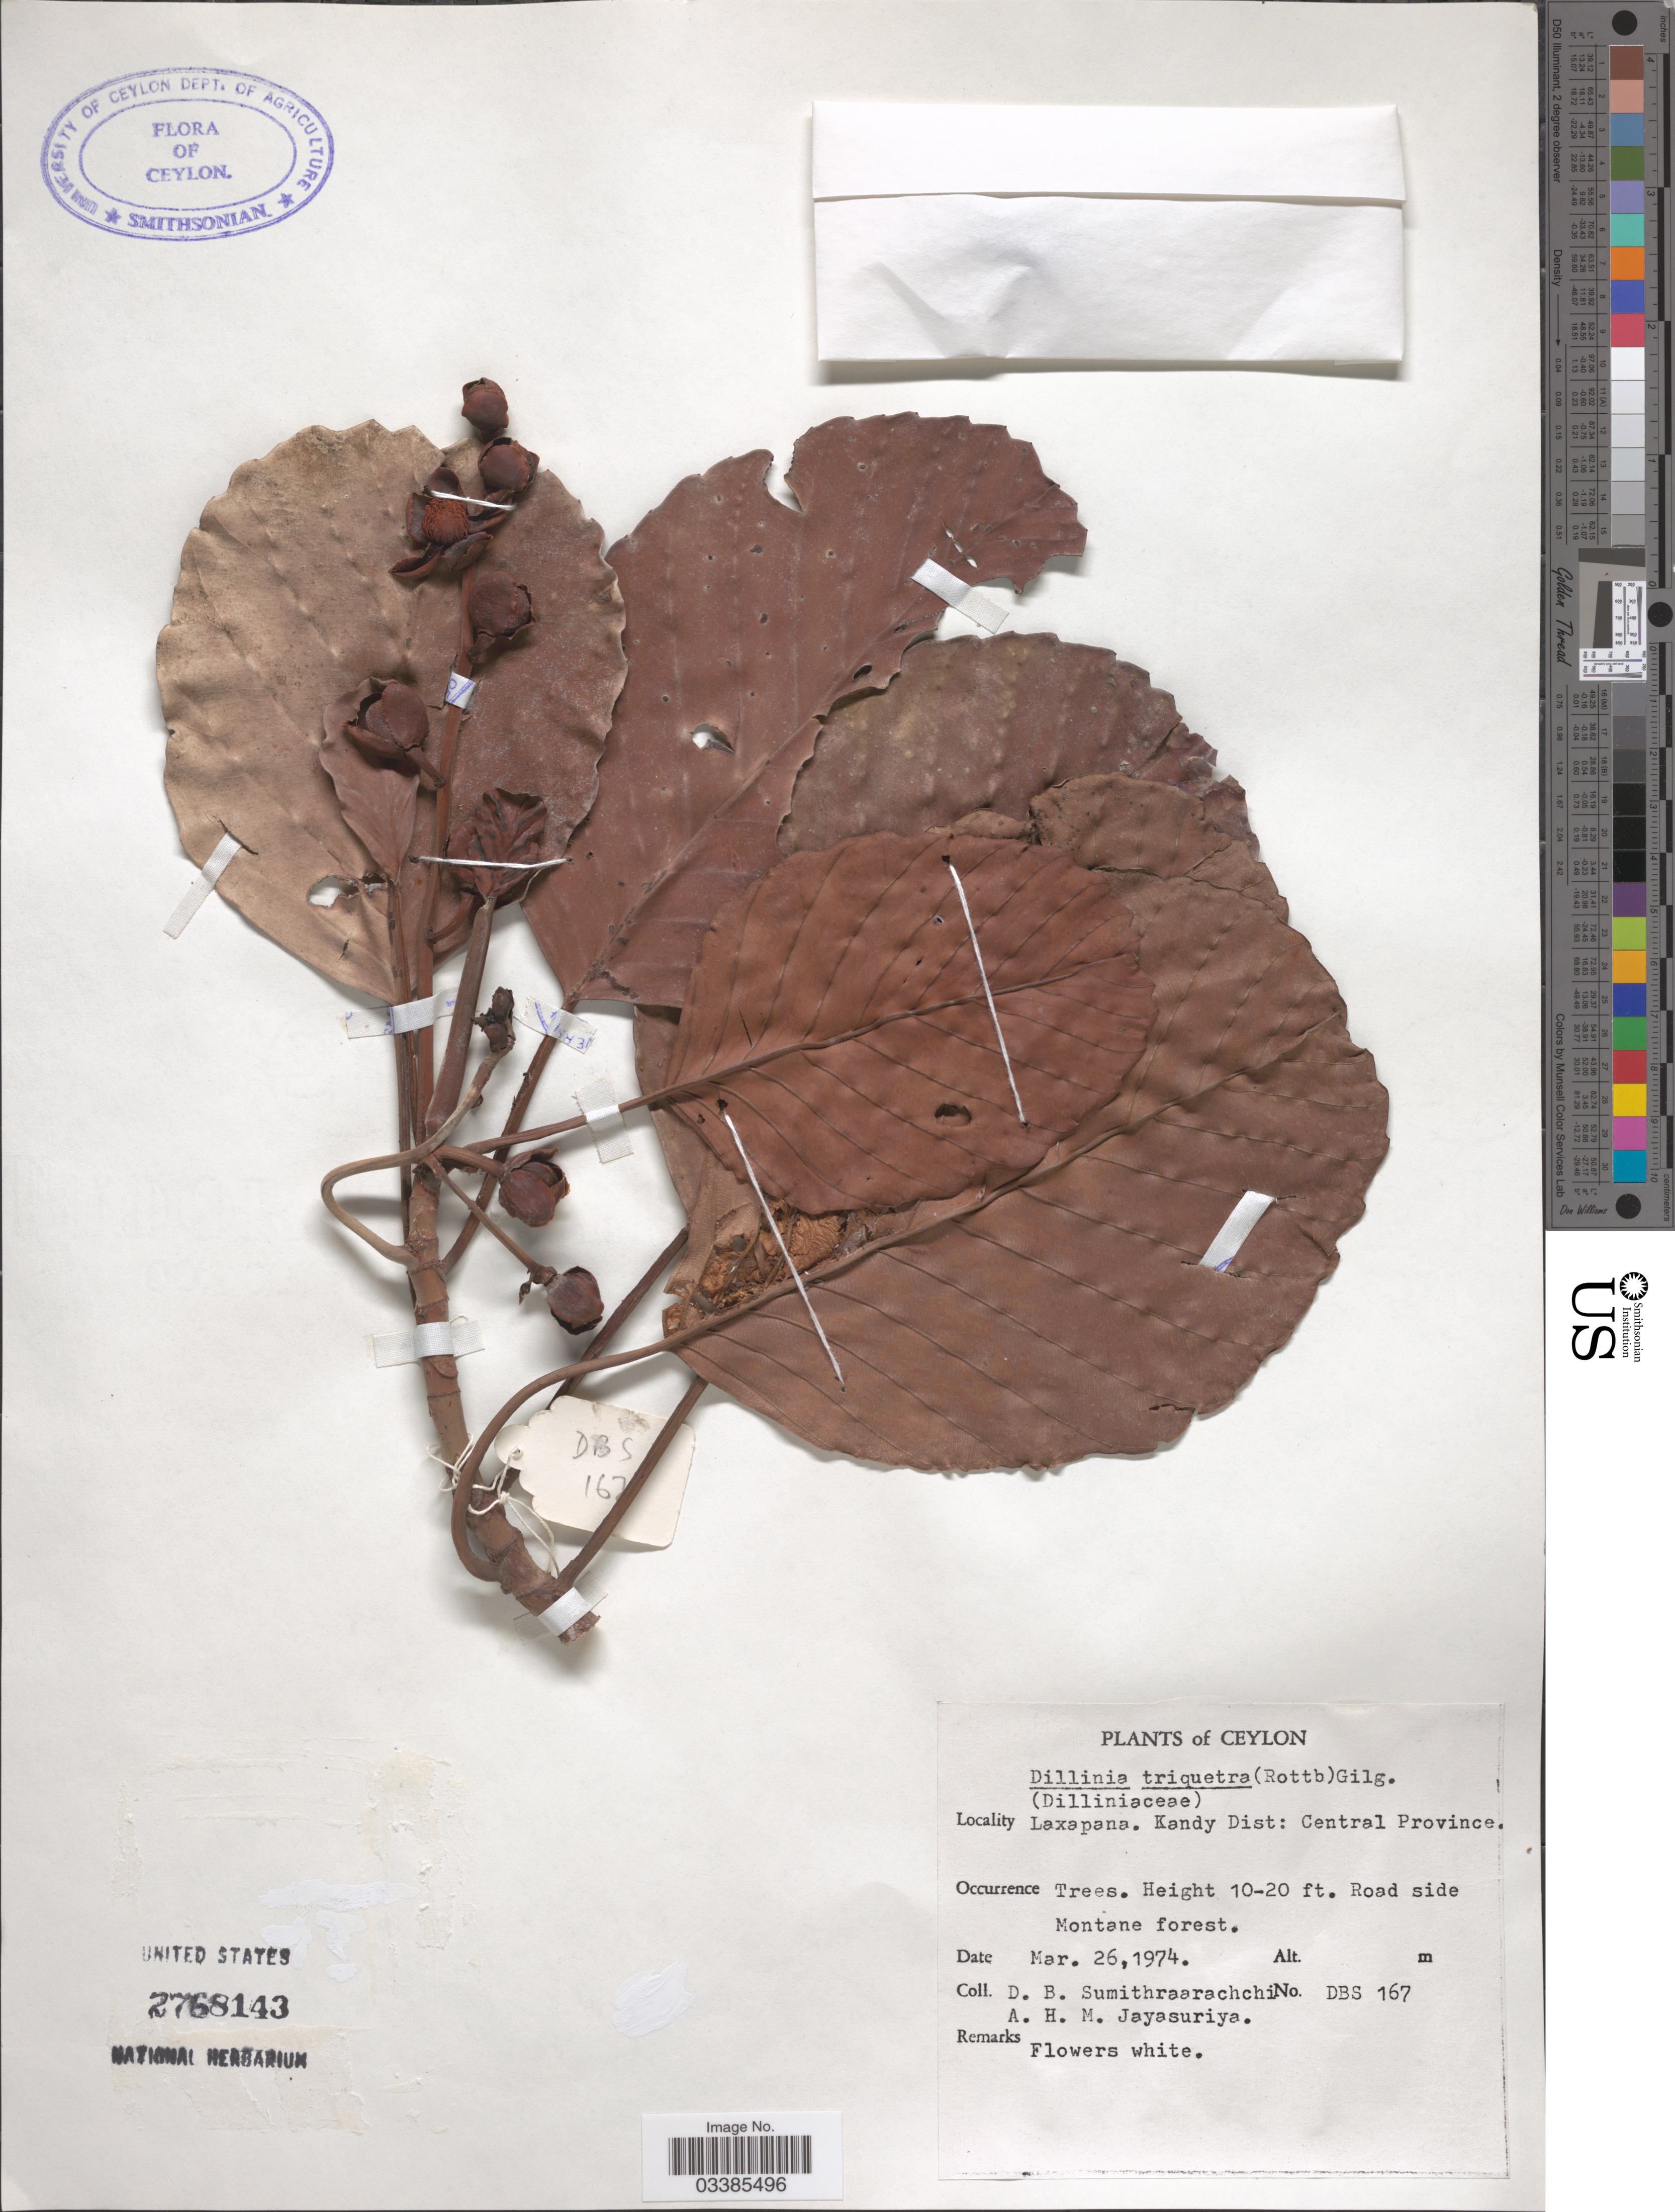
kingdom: Plantae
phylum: Tracheophyta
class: Magnoliopsida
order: Dilleniales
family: Dilleniaceae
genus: Dillenia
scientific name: Dillenia triquetra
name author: (Rottb.) Gilg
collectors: D. B. Sumithraarachchi & A. H. Jayasuriya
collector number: DBS 167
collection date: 1974-03-26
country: Sri Lanka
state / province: Central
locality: Ceylon. Laxapana. Kandy Dist.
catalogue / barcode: US 2768143